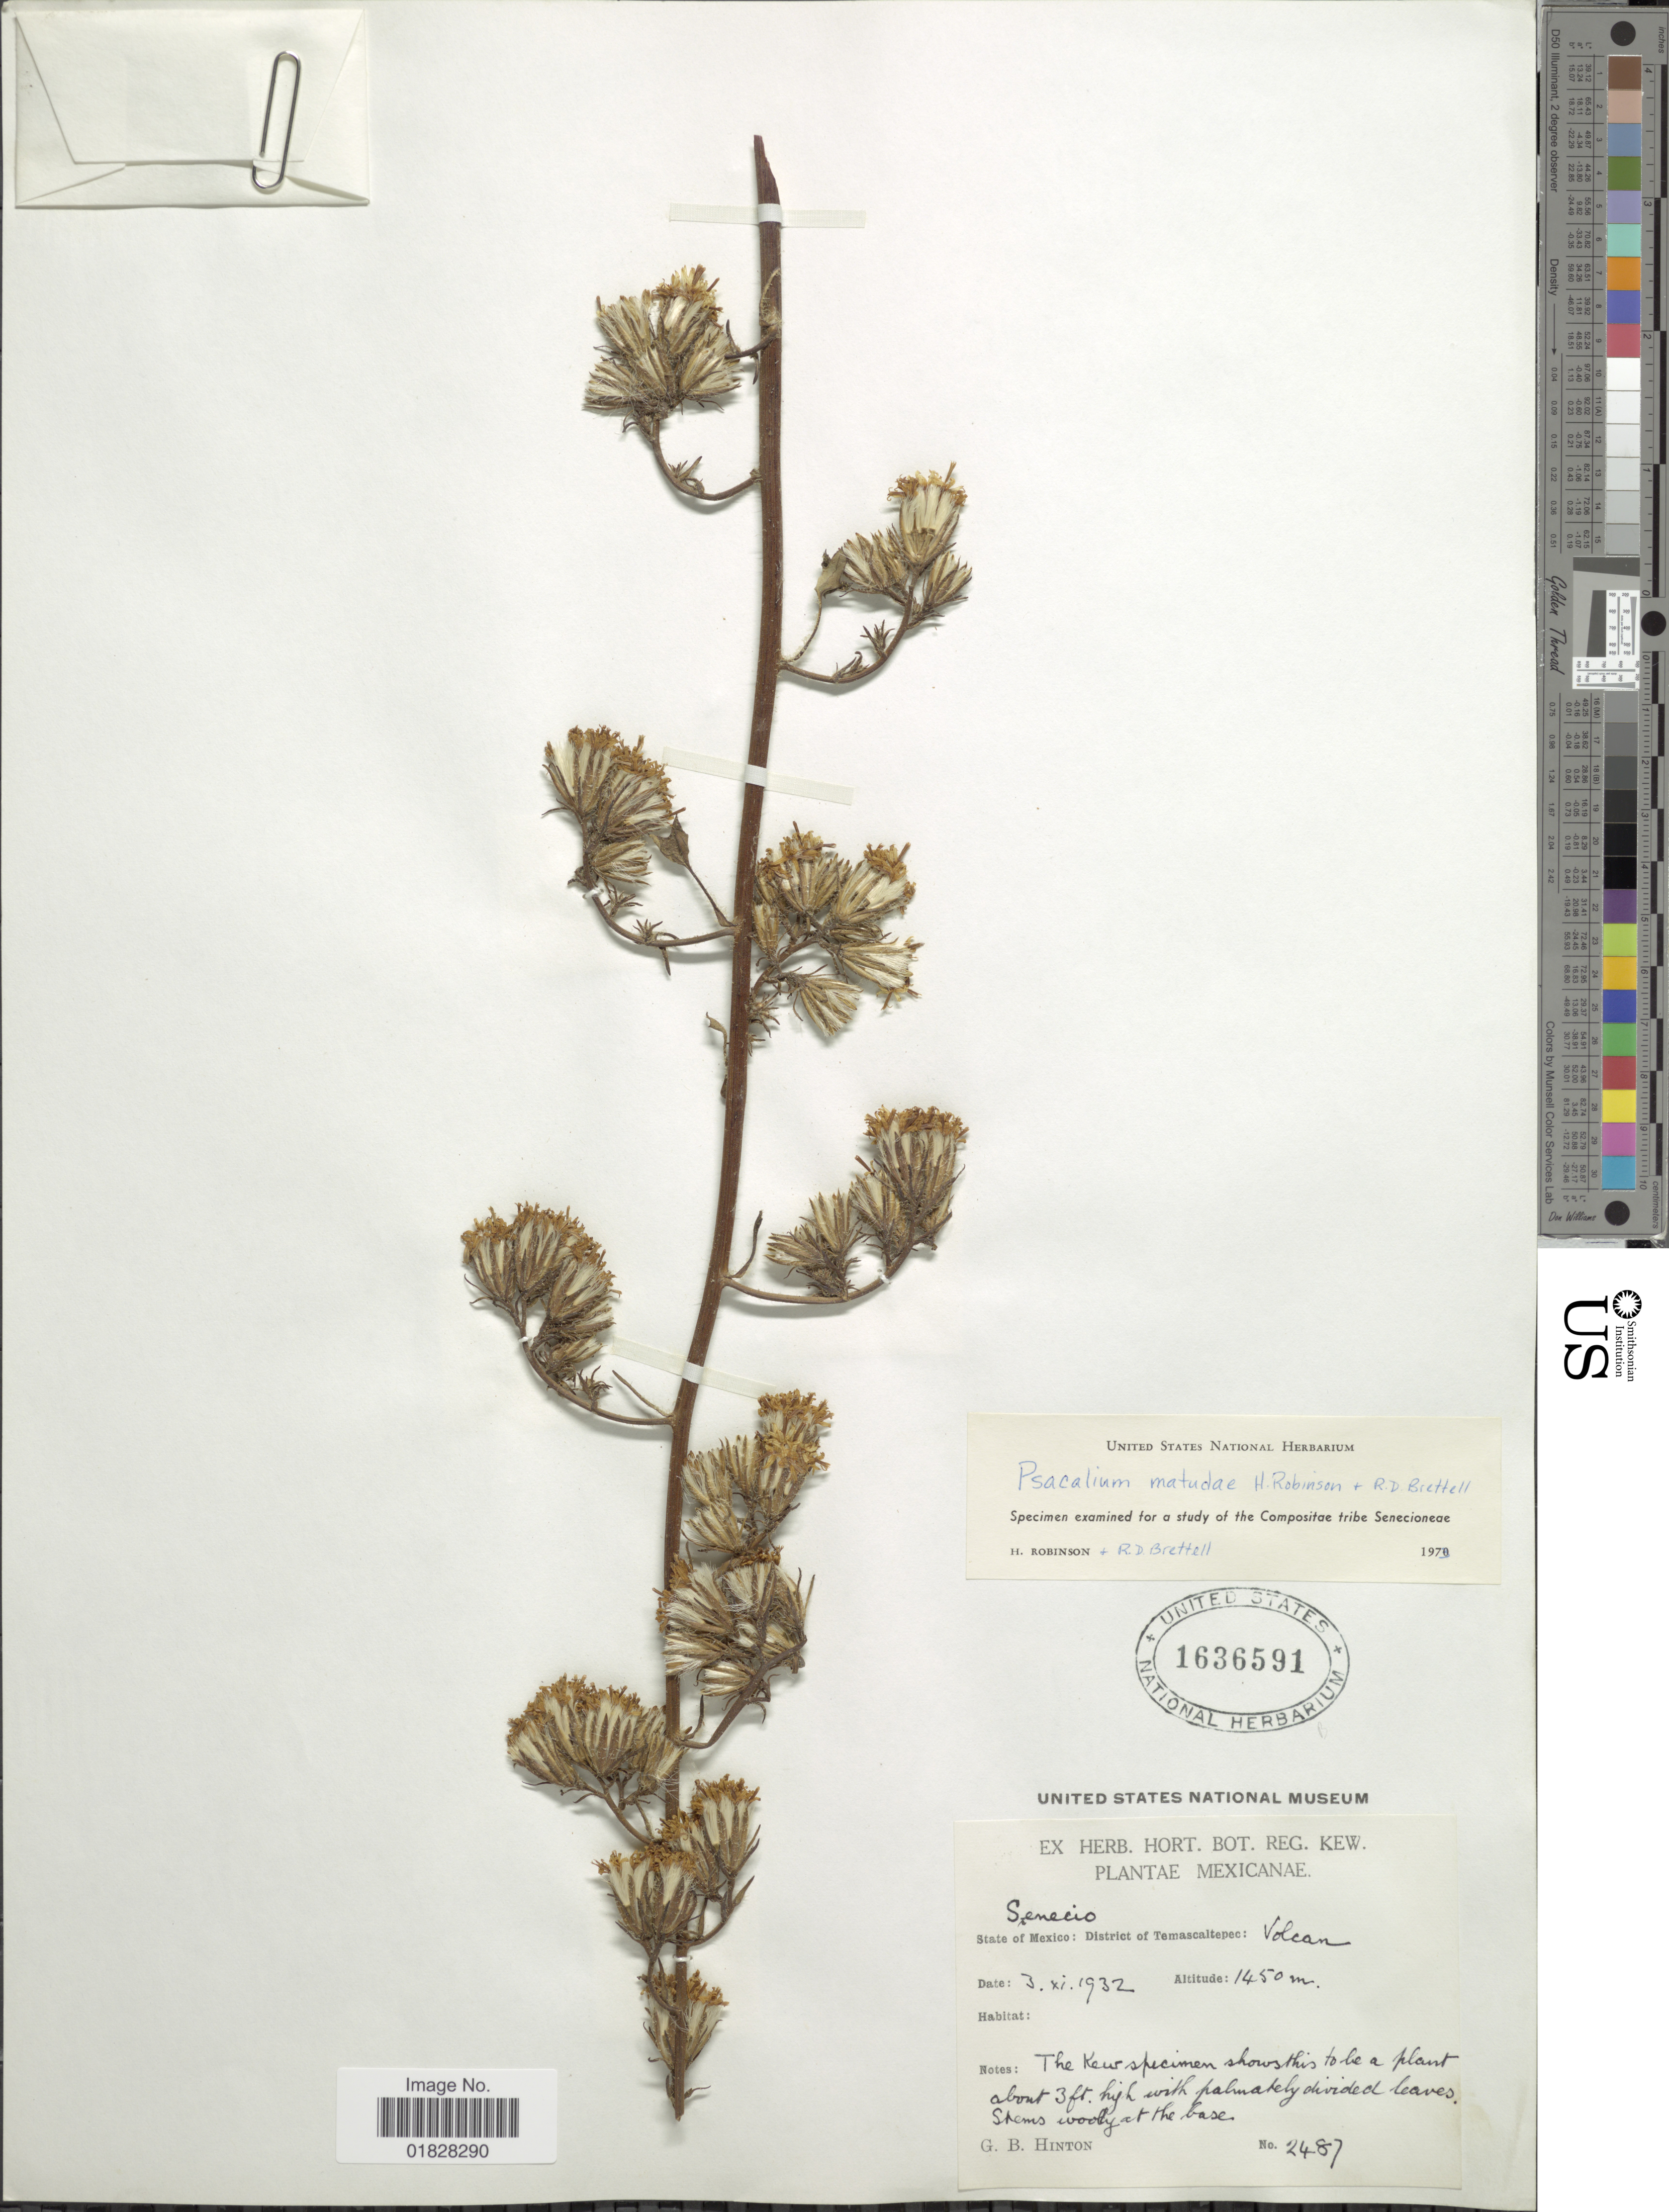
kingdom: Plantae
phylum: Tracheophyta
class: Magnoliopsida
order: Asterales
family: Asteraceae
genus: Psacalium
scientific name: Psacalium matudae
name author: H. Rob. & Brettell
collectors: G. B. Hinton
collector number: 2487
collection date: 1932-11-03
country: Mexico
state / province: México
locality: State of Mexico: District of Temascaltepec: Volcan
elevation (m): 1450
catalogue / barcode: US 1636591